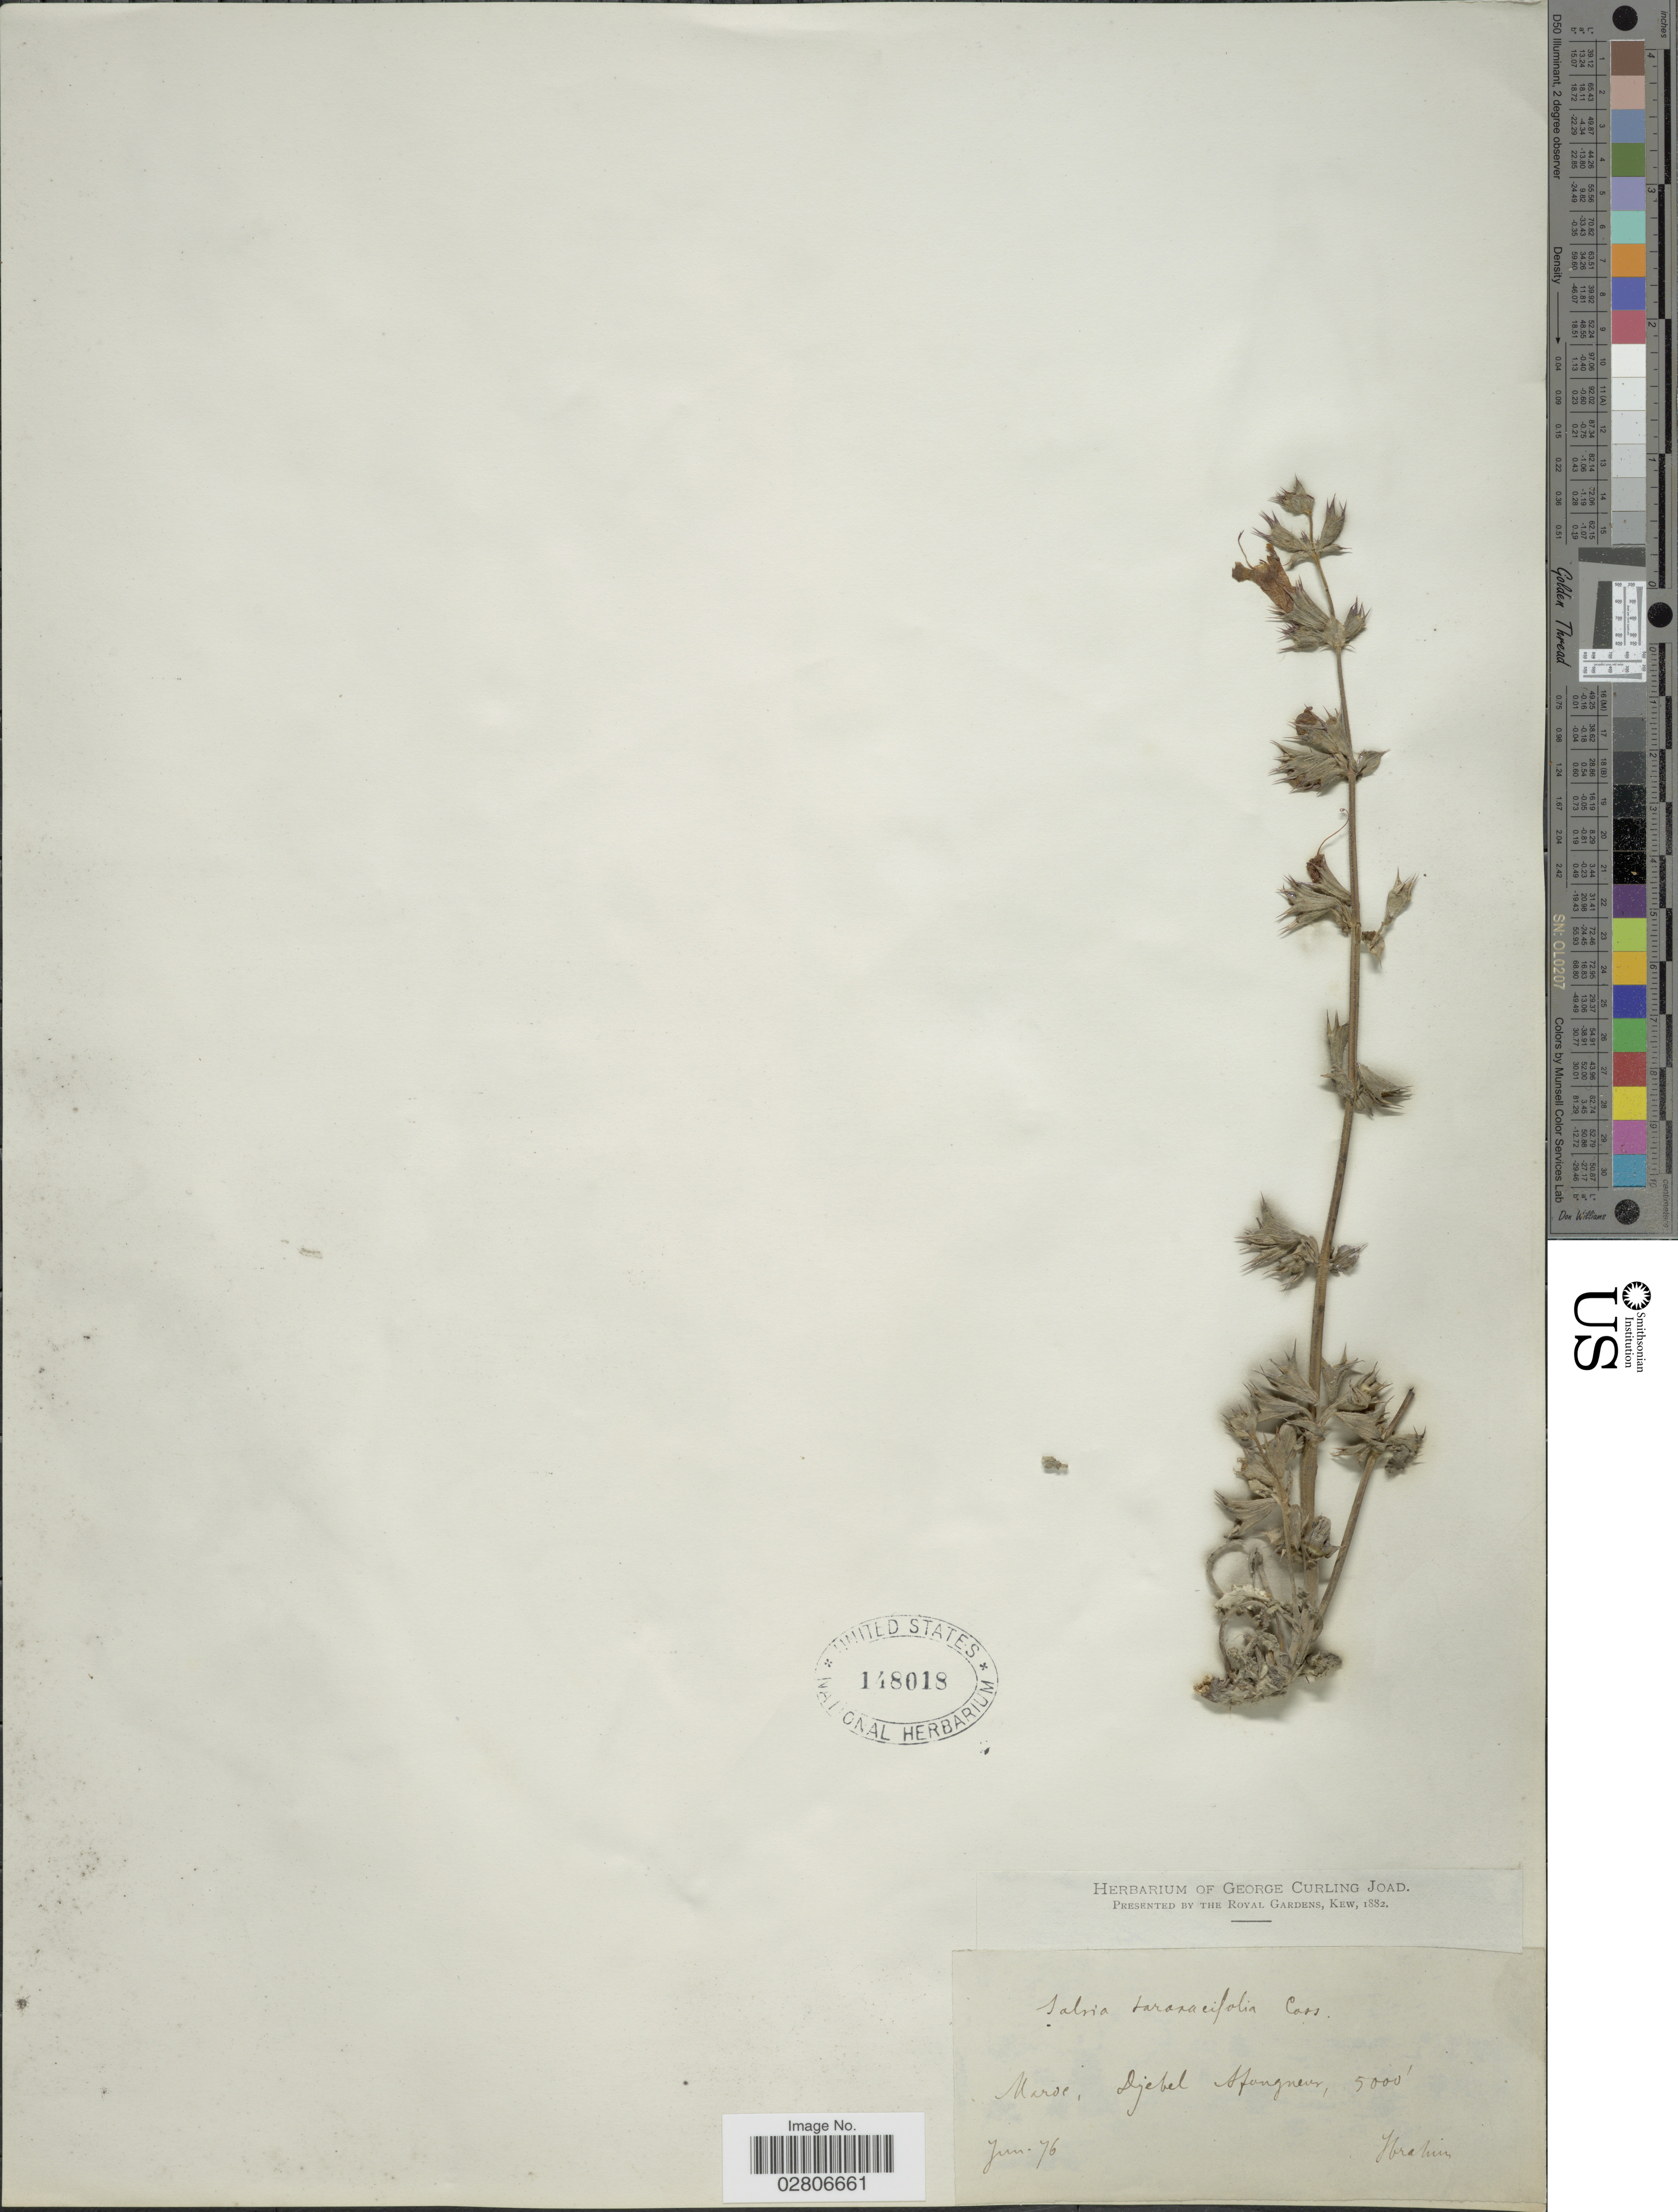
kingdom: Plantae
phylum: Tracheophyta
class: Magnoliopsida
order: Lamiales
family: Lamiaceae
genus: Salvia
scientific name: Salvia taraxacifolia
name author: Coss. & Balansa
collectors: -. Ibrahim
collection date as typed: Transcribed d/m/y: /6/76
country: Morocco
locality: Djebel Afougueur.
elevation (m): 1524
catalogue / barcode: US 148018